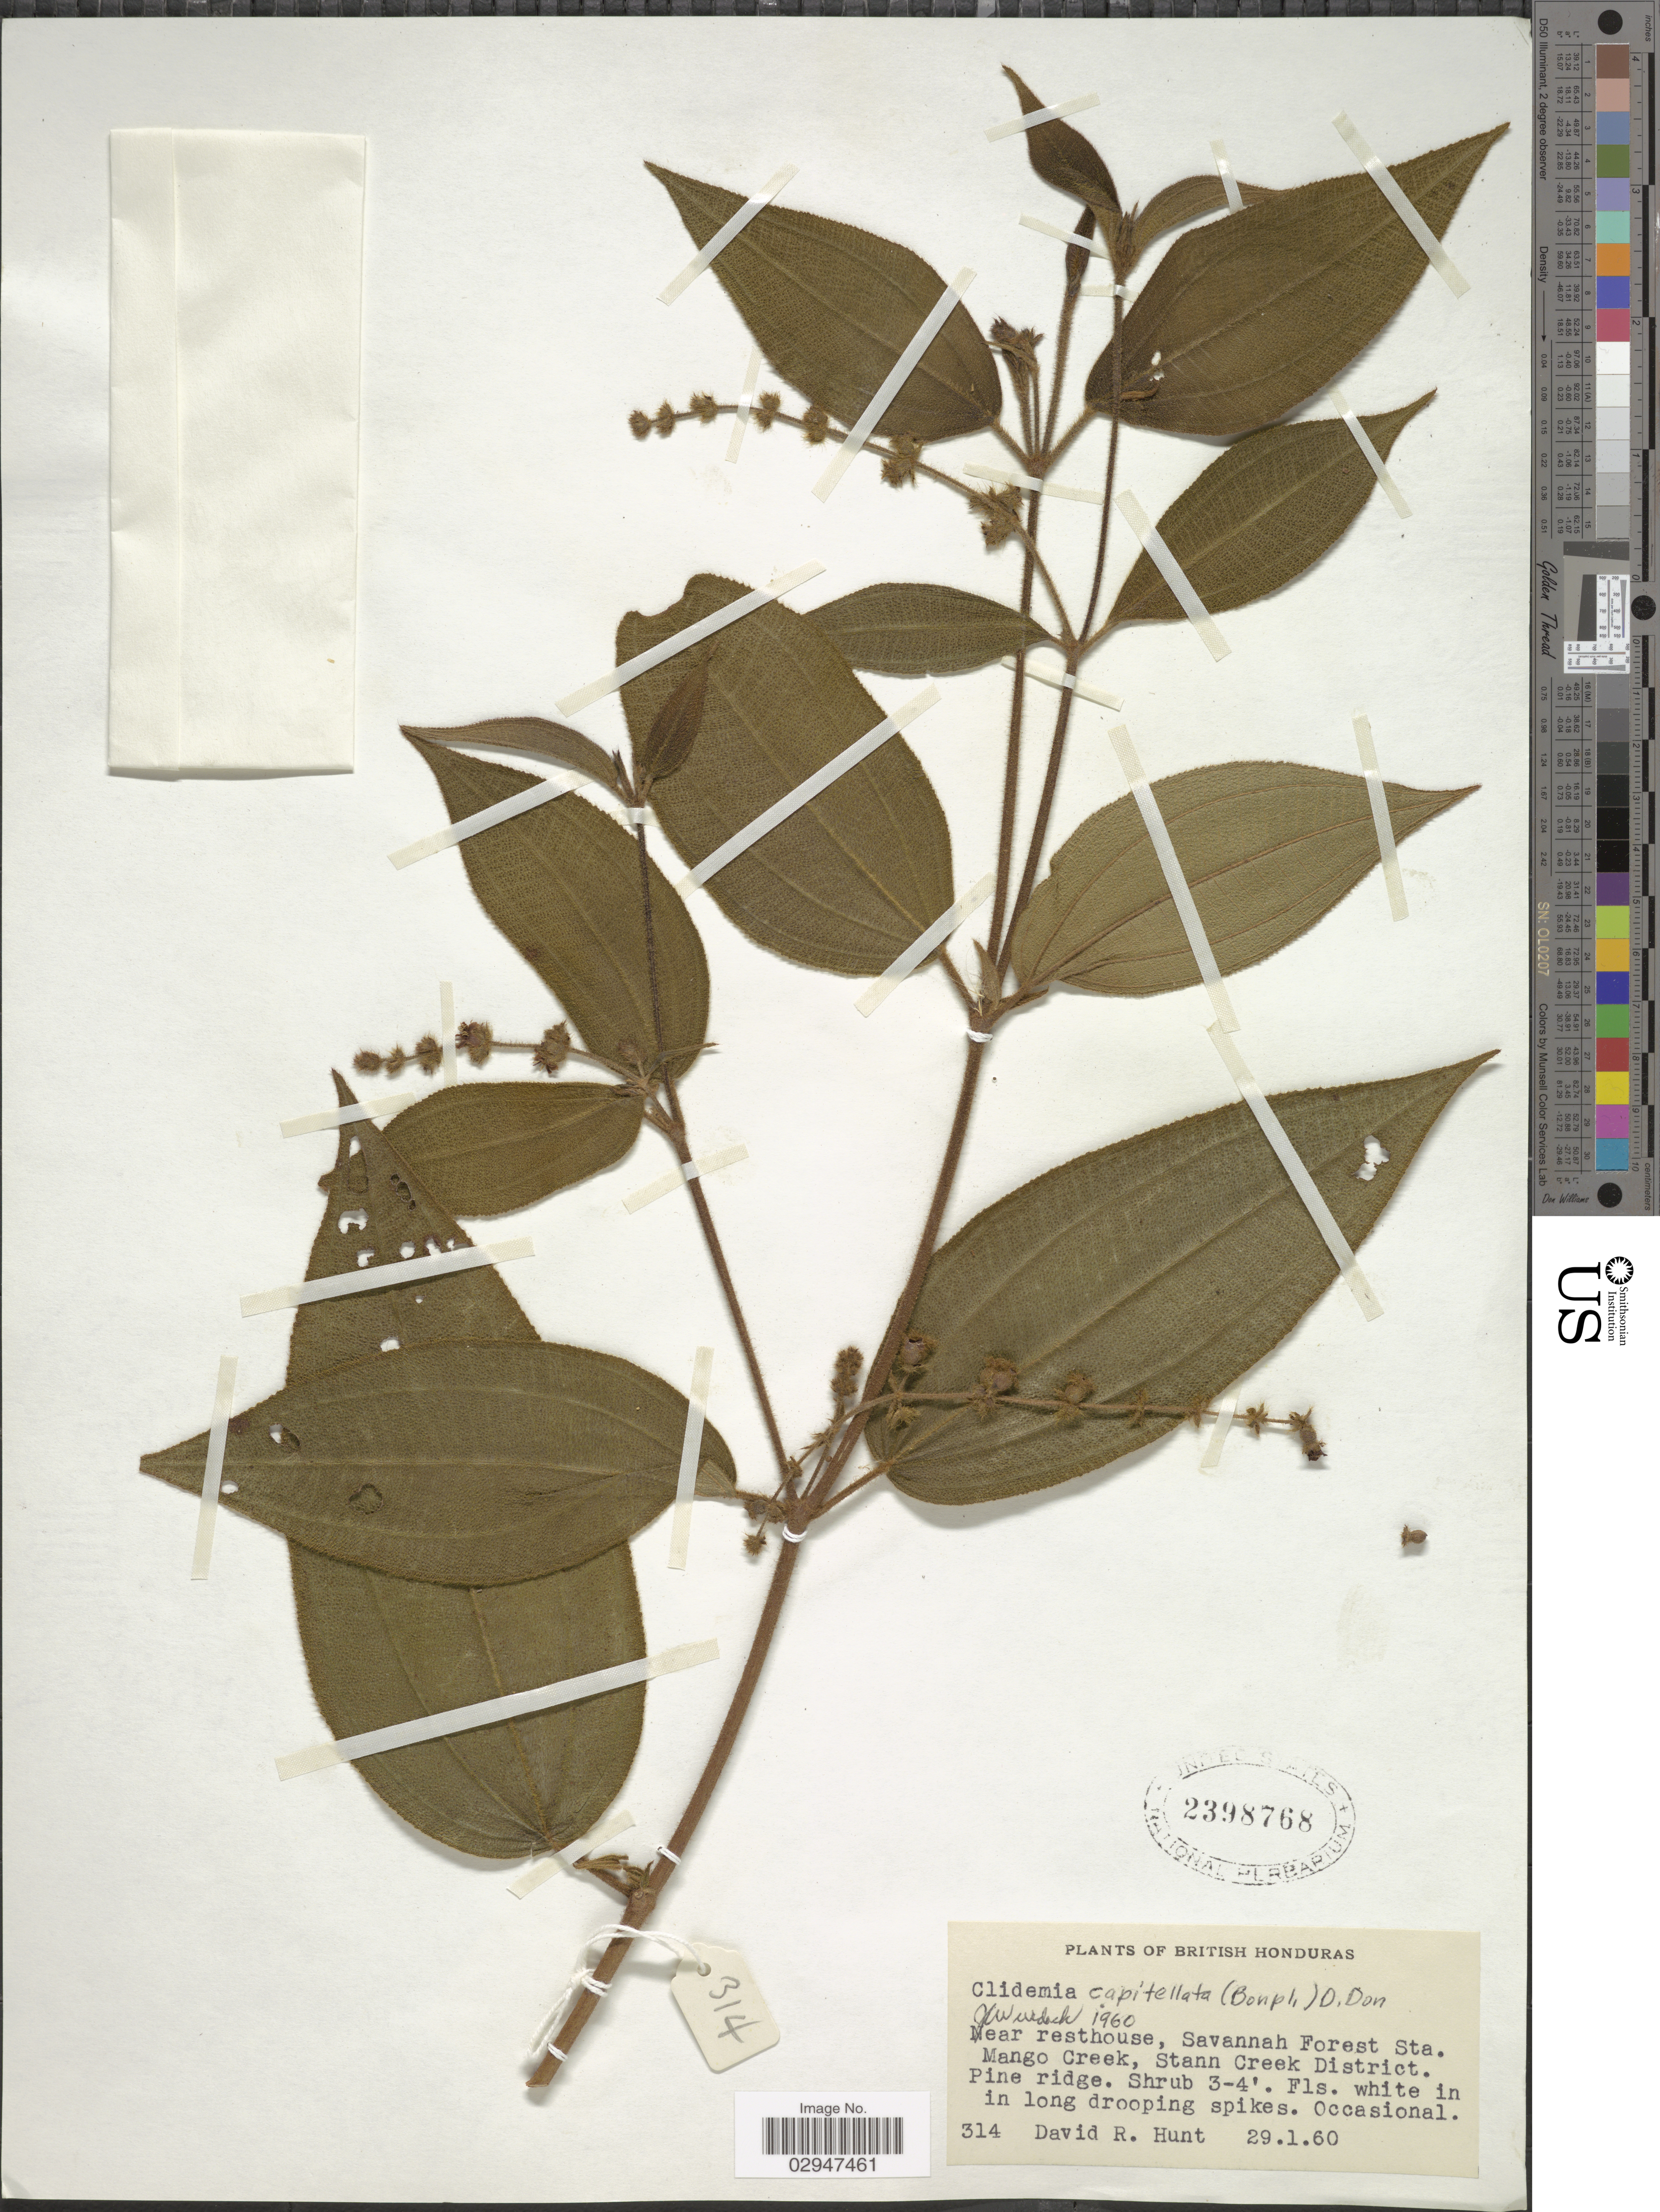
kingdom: Plantae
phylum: Tracheophyta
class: Magnoliopsida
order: Myrtales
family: Melastomataceae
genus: Clidemia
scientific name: Clidemia capitellata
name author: (Bonpl.) D. Don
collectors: D. R. Hunt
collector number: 314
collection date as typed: Transcribed d/m/y: 29/1/60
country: Belize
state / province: Stann Creek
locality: Near resthouse, Savannah Forest Sta. Mango Creek, Stann Creek District.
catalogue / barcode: US 2398768